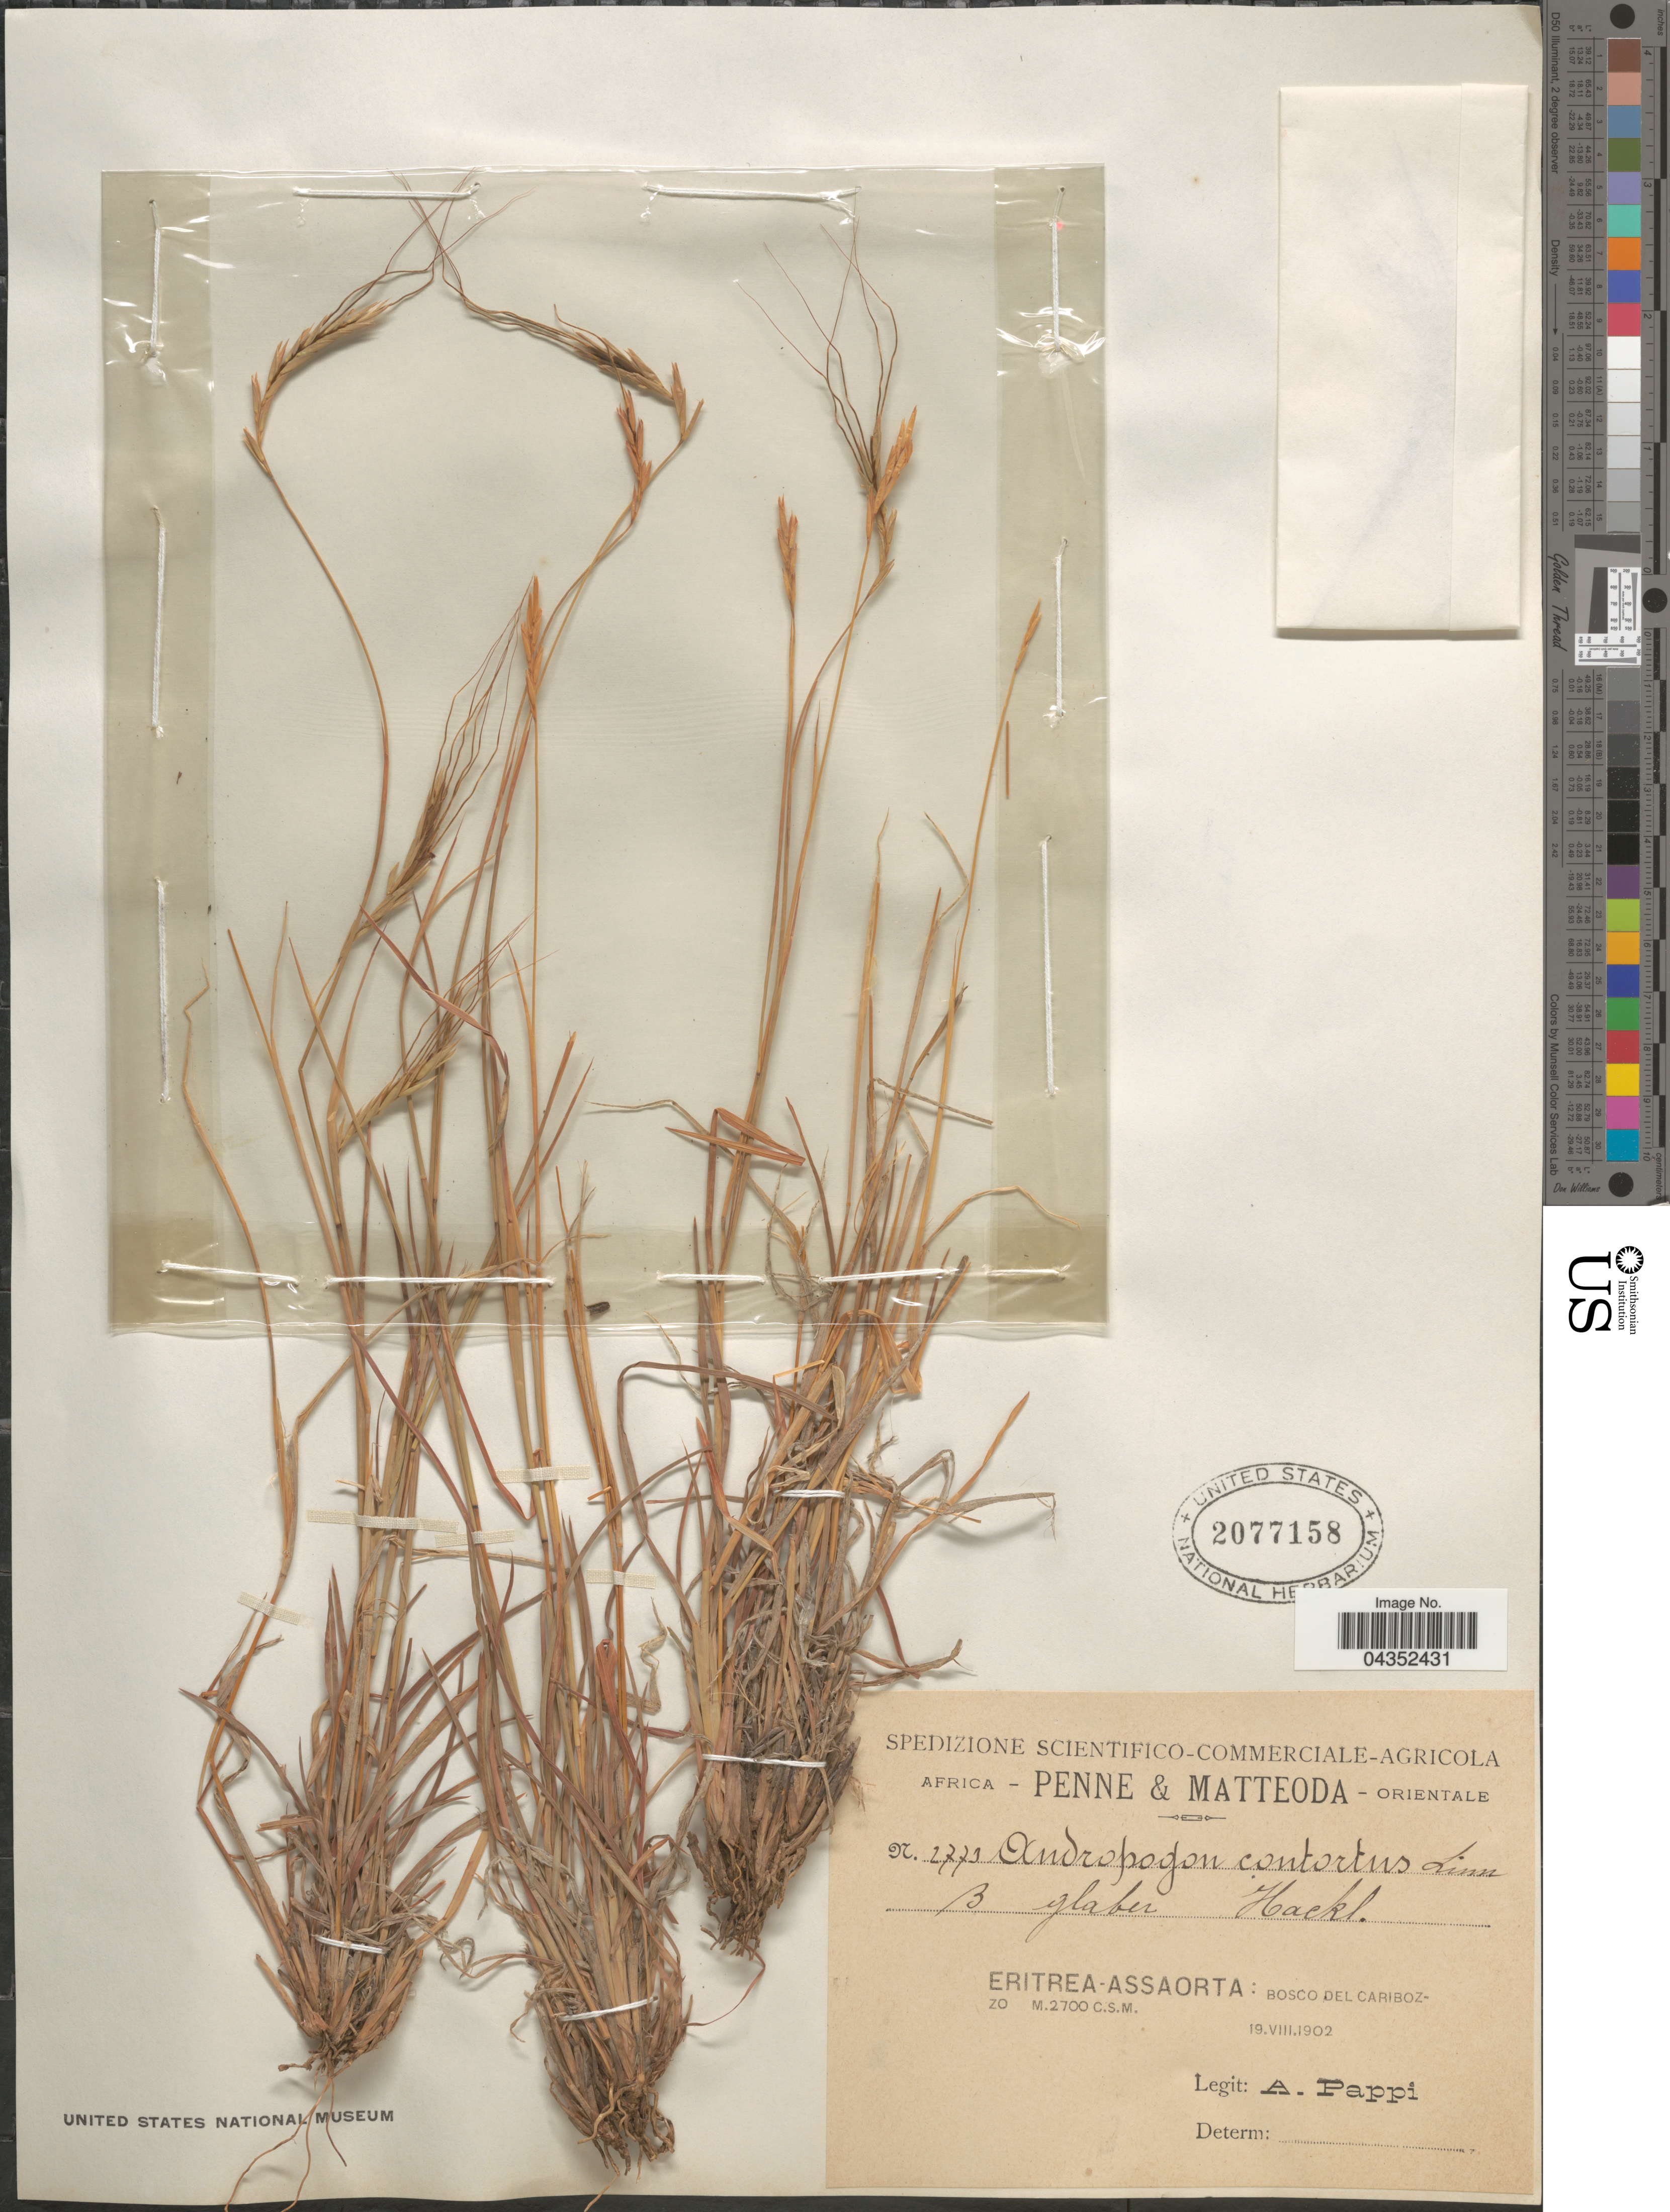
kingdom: Plantae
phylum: Tracheophyta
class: Liliopsida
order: Poales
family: Poaceae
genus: Heteropogon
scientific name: Heteropogon contortus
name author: (L.) P. Beauv. ex Roem. & Schult.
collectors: A. Pappi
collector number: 2773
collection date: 1902-08-19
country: Eritrea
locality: Penne & Matteoda-Orientale. Eritrea_Assaorta: Bosco del Caribozzo.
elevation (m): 2700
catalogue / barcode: US 2077158